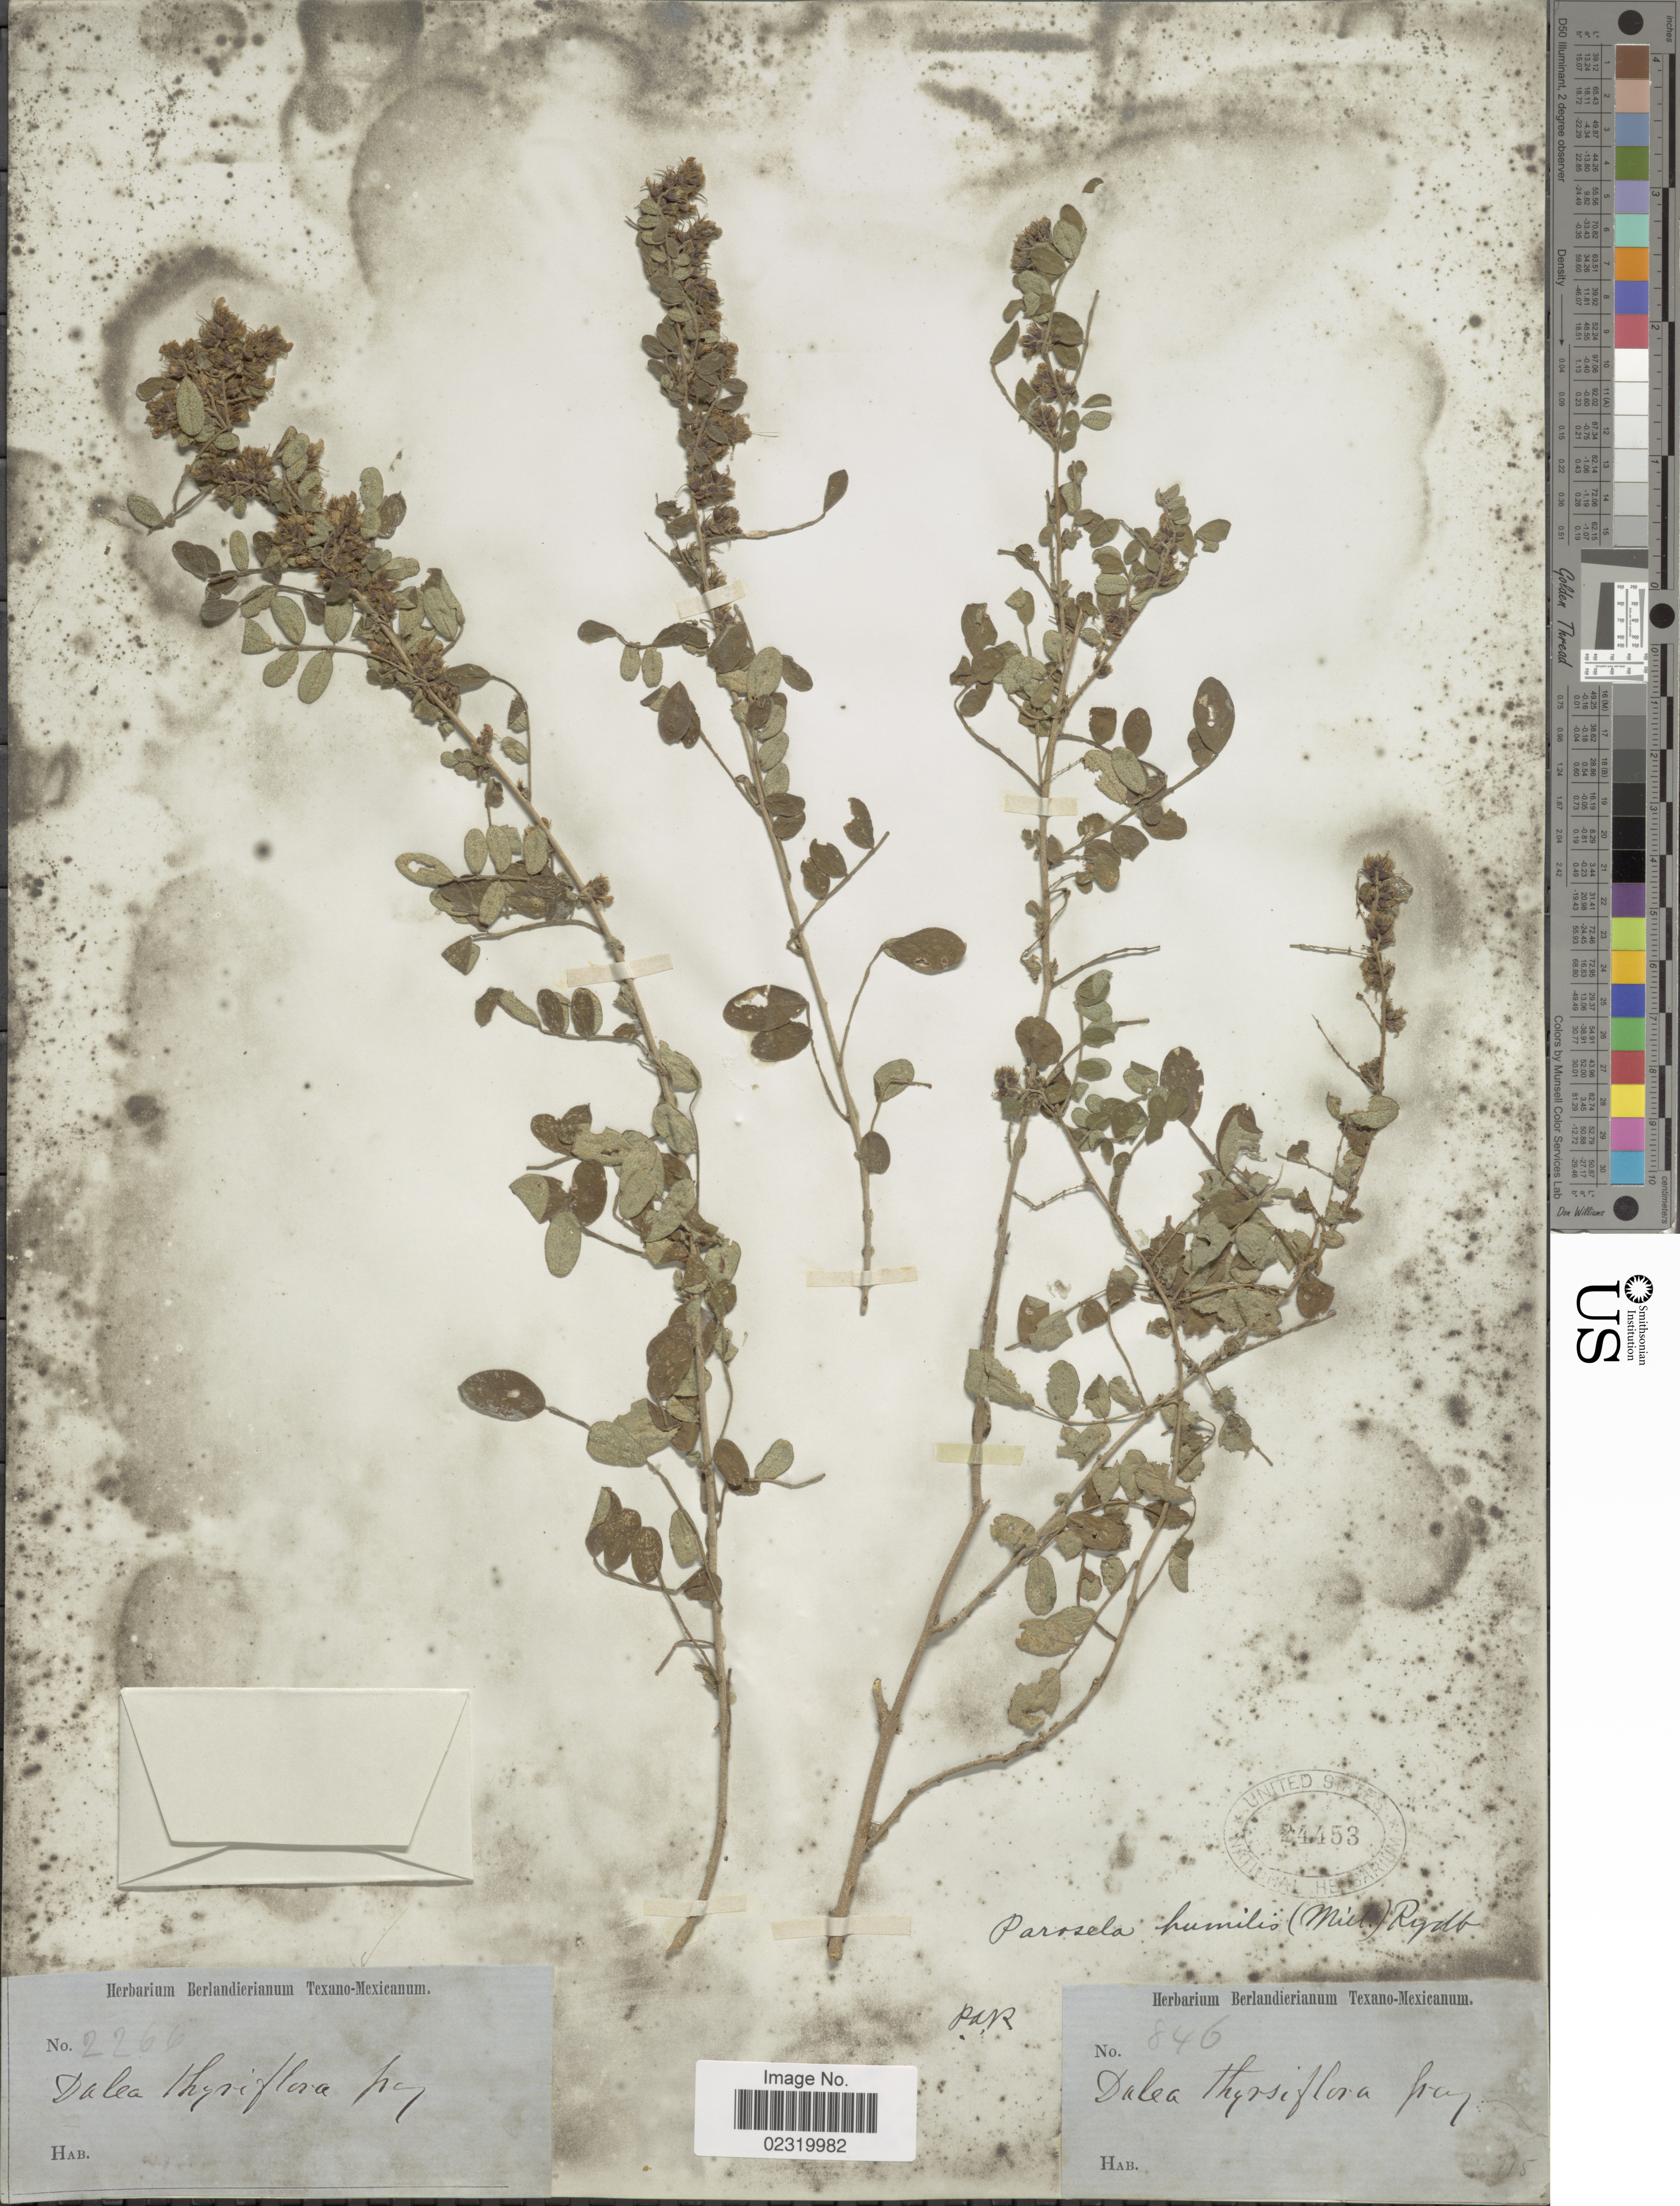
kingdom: Plantae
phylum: Tracheophyta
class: Magnoliopsida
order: Fabales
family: Fabaceae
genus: Dalea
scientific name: Dalea scandens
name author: (Mill.) R.T. Clausen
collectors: ex Herb. Berlandierianum Texano-Mexicanum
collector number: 2266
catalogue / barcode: US 24453